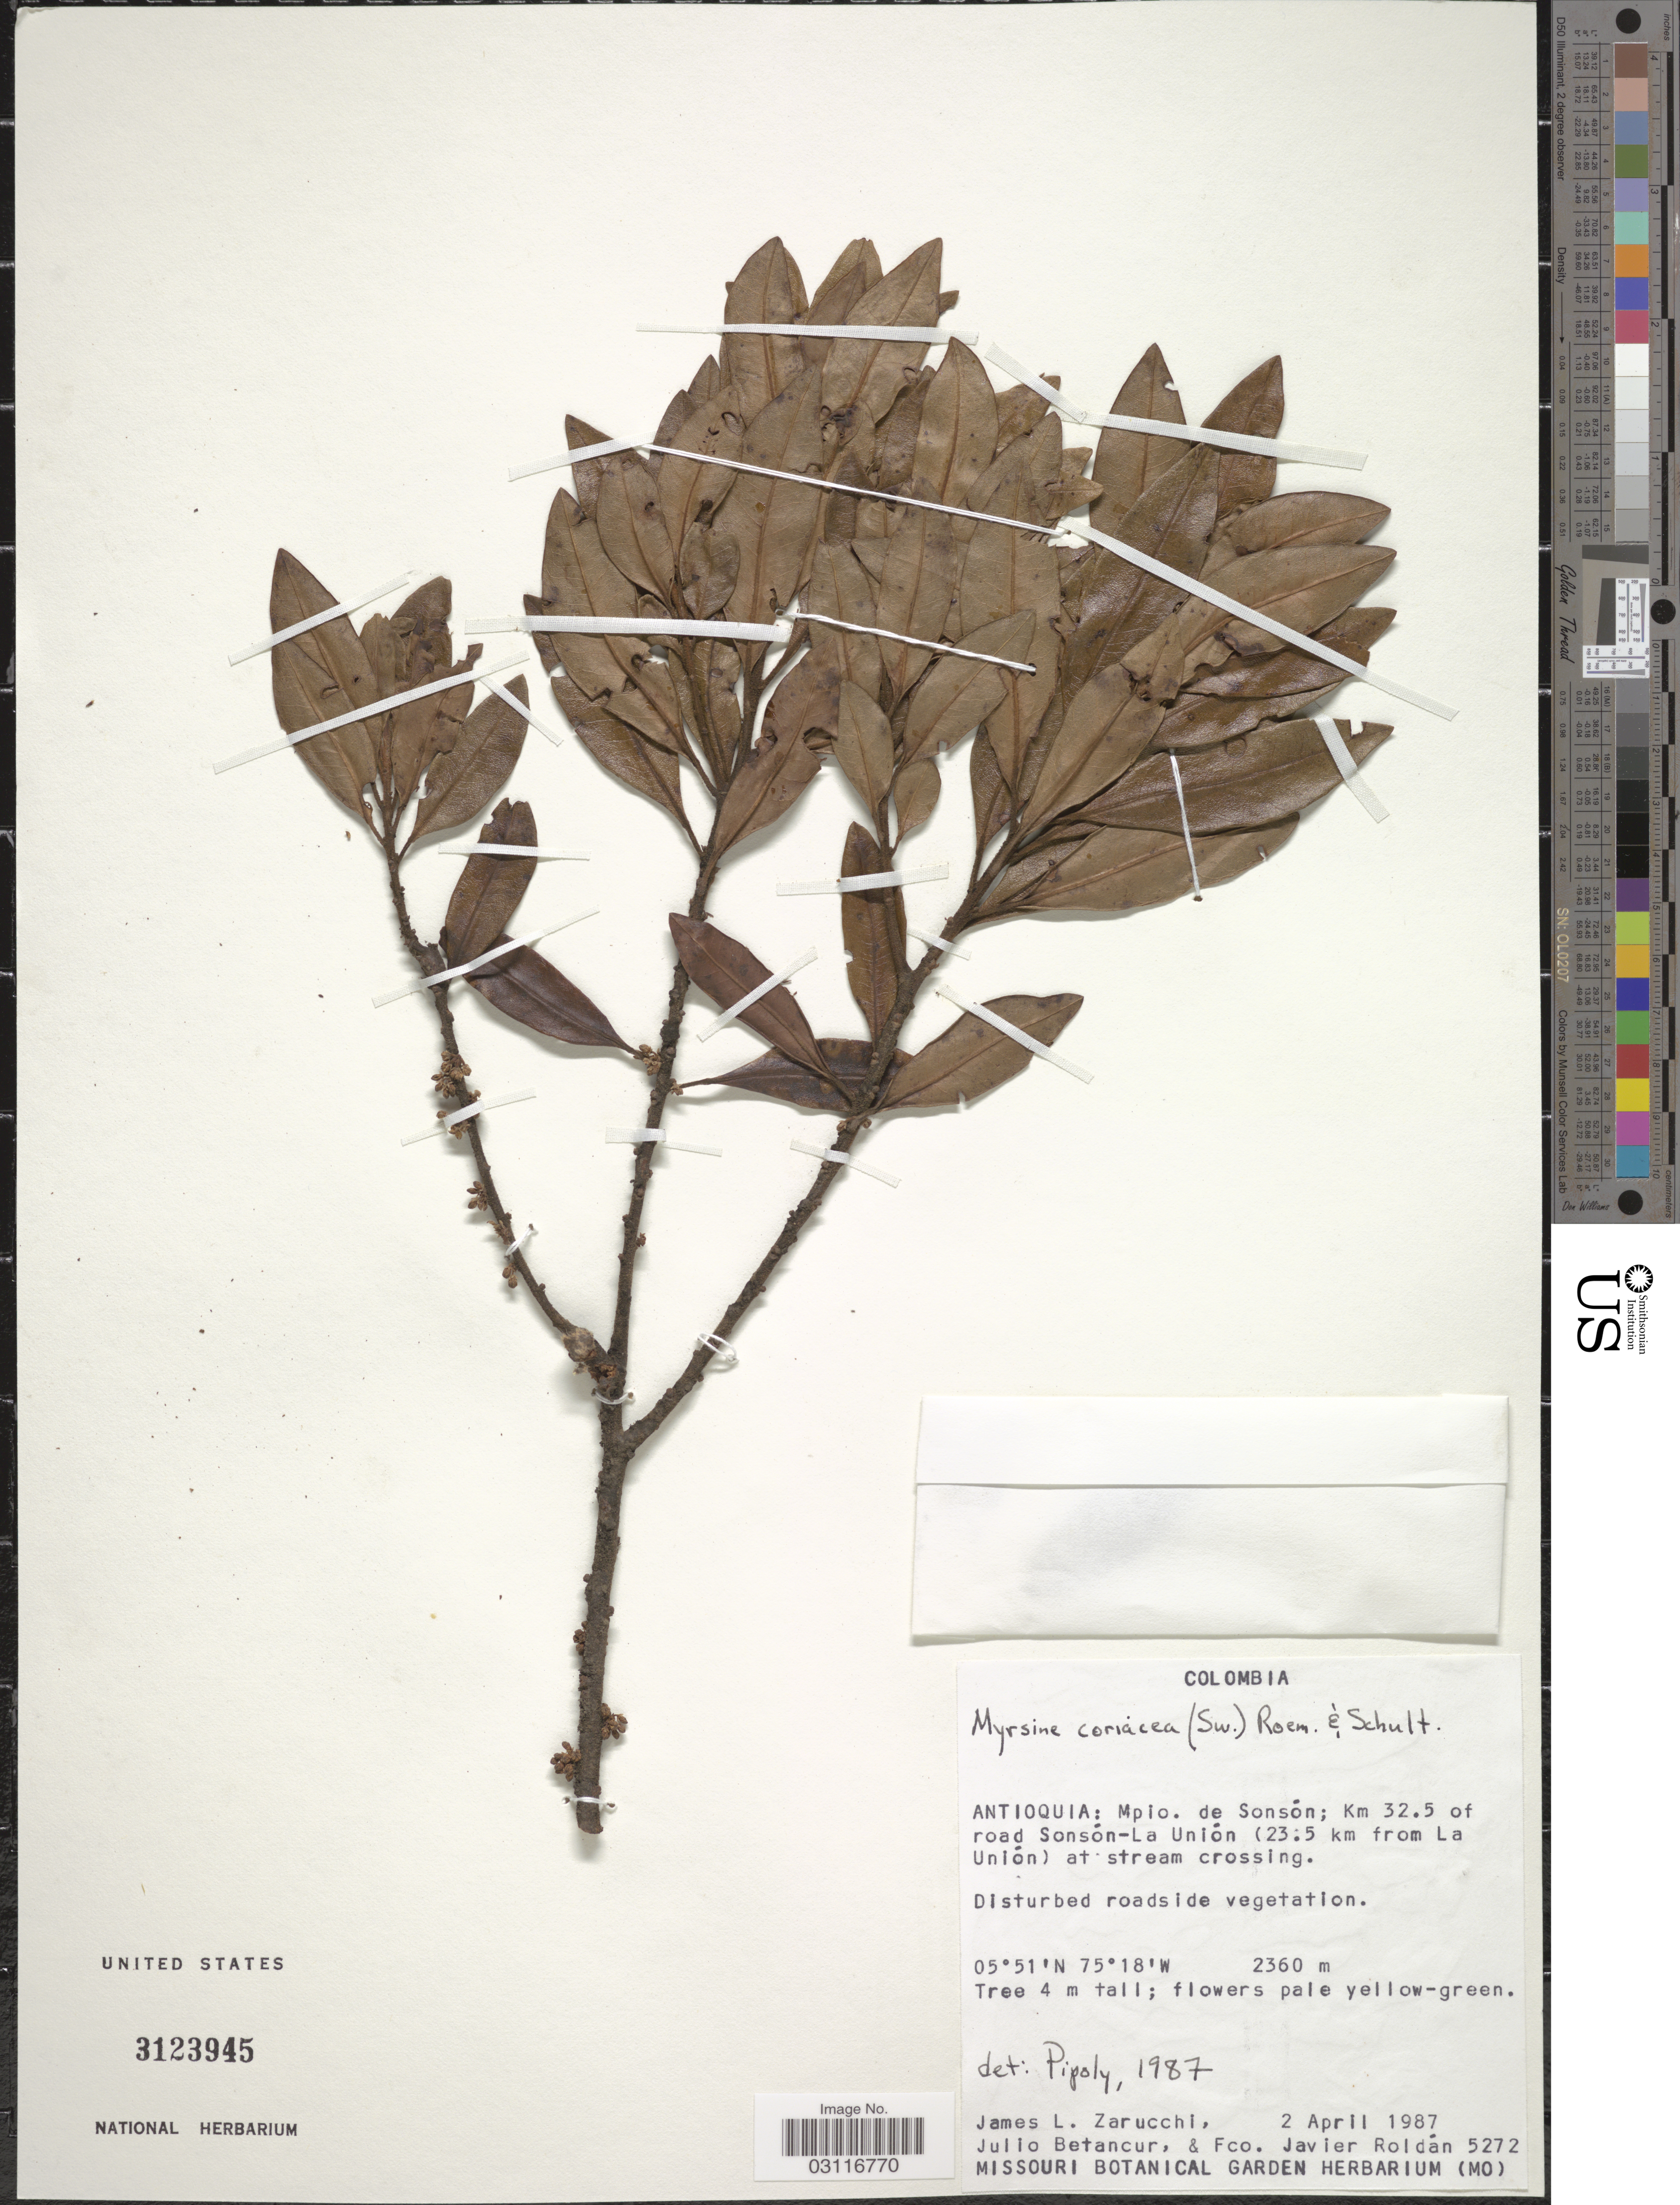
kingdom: Plantae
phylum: Tracheophyta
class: Magnoliopsida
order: Ericales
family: Primulaceae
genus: Myrsine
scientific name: Myrsine coriacea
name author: (Sw.) R. Br. ex Roem. & Schult.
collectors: J. L. Zarucchi, J. Betancur & F. J. Roldán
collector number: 5272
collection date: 1987-04-02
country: Colombia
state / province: Antioquia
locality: Mpio. de Sonsón; Km 32.5 of road Sonsón-La Unión (23.5 km from La Unión) at stream crossing.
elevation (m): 2360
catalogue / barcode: US 3123945